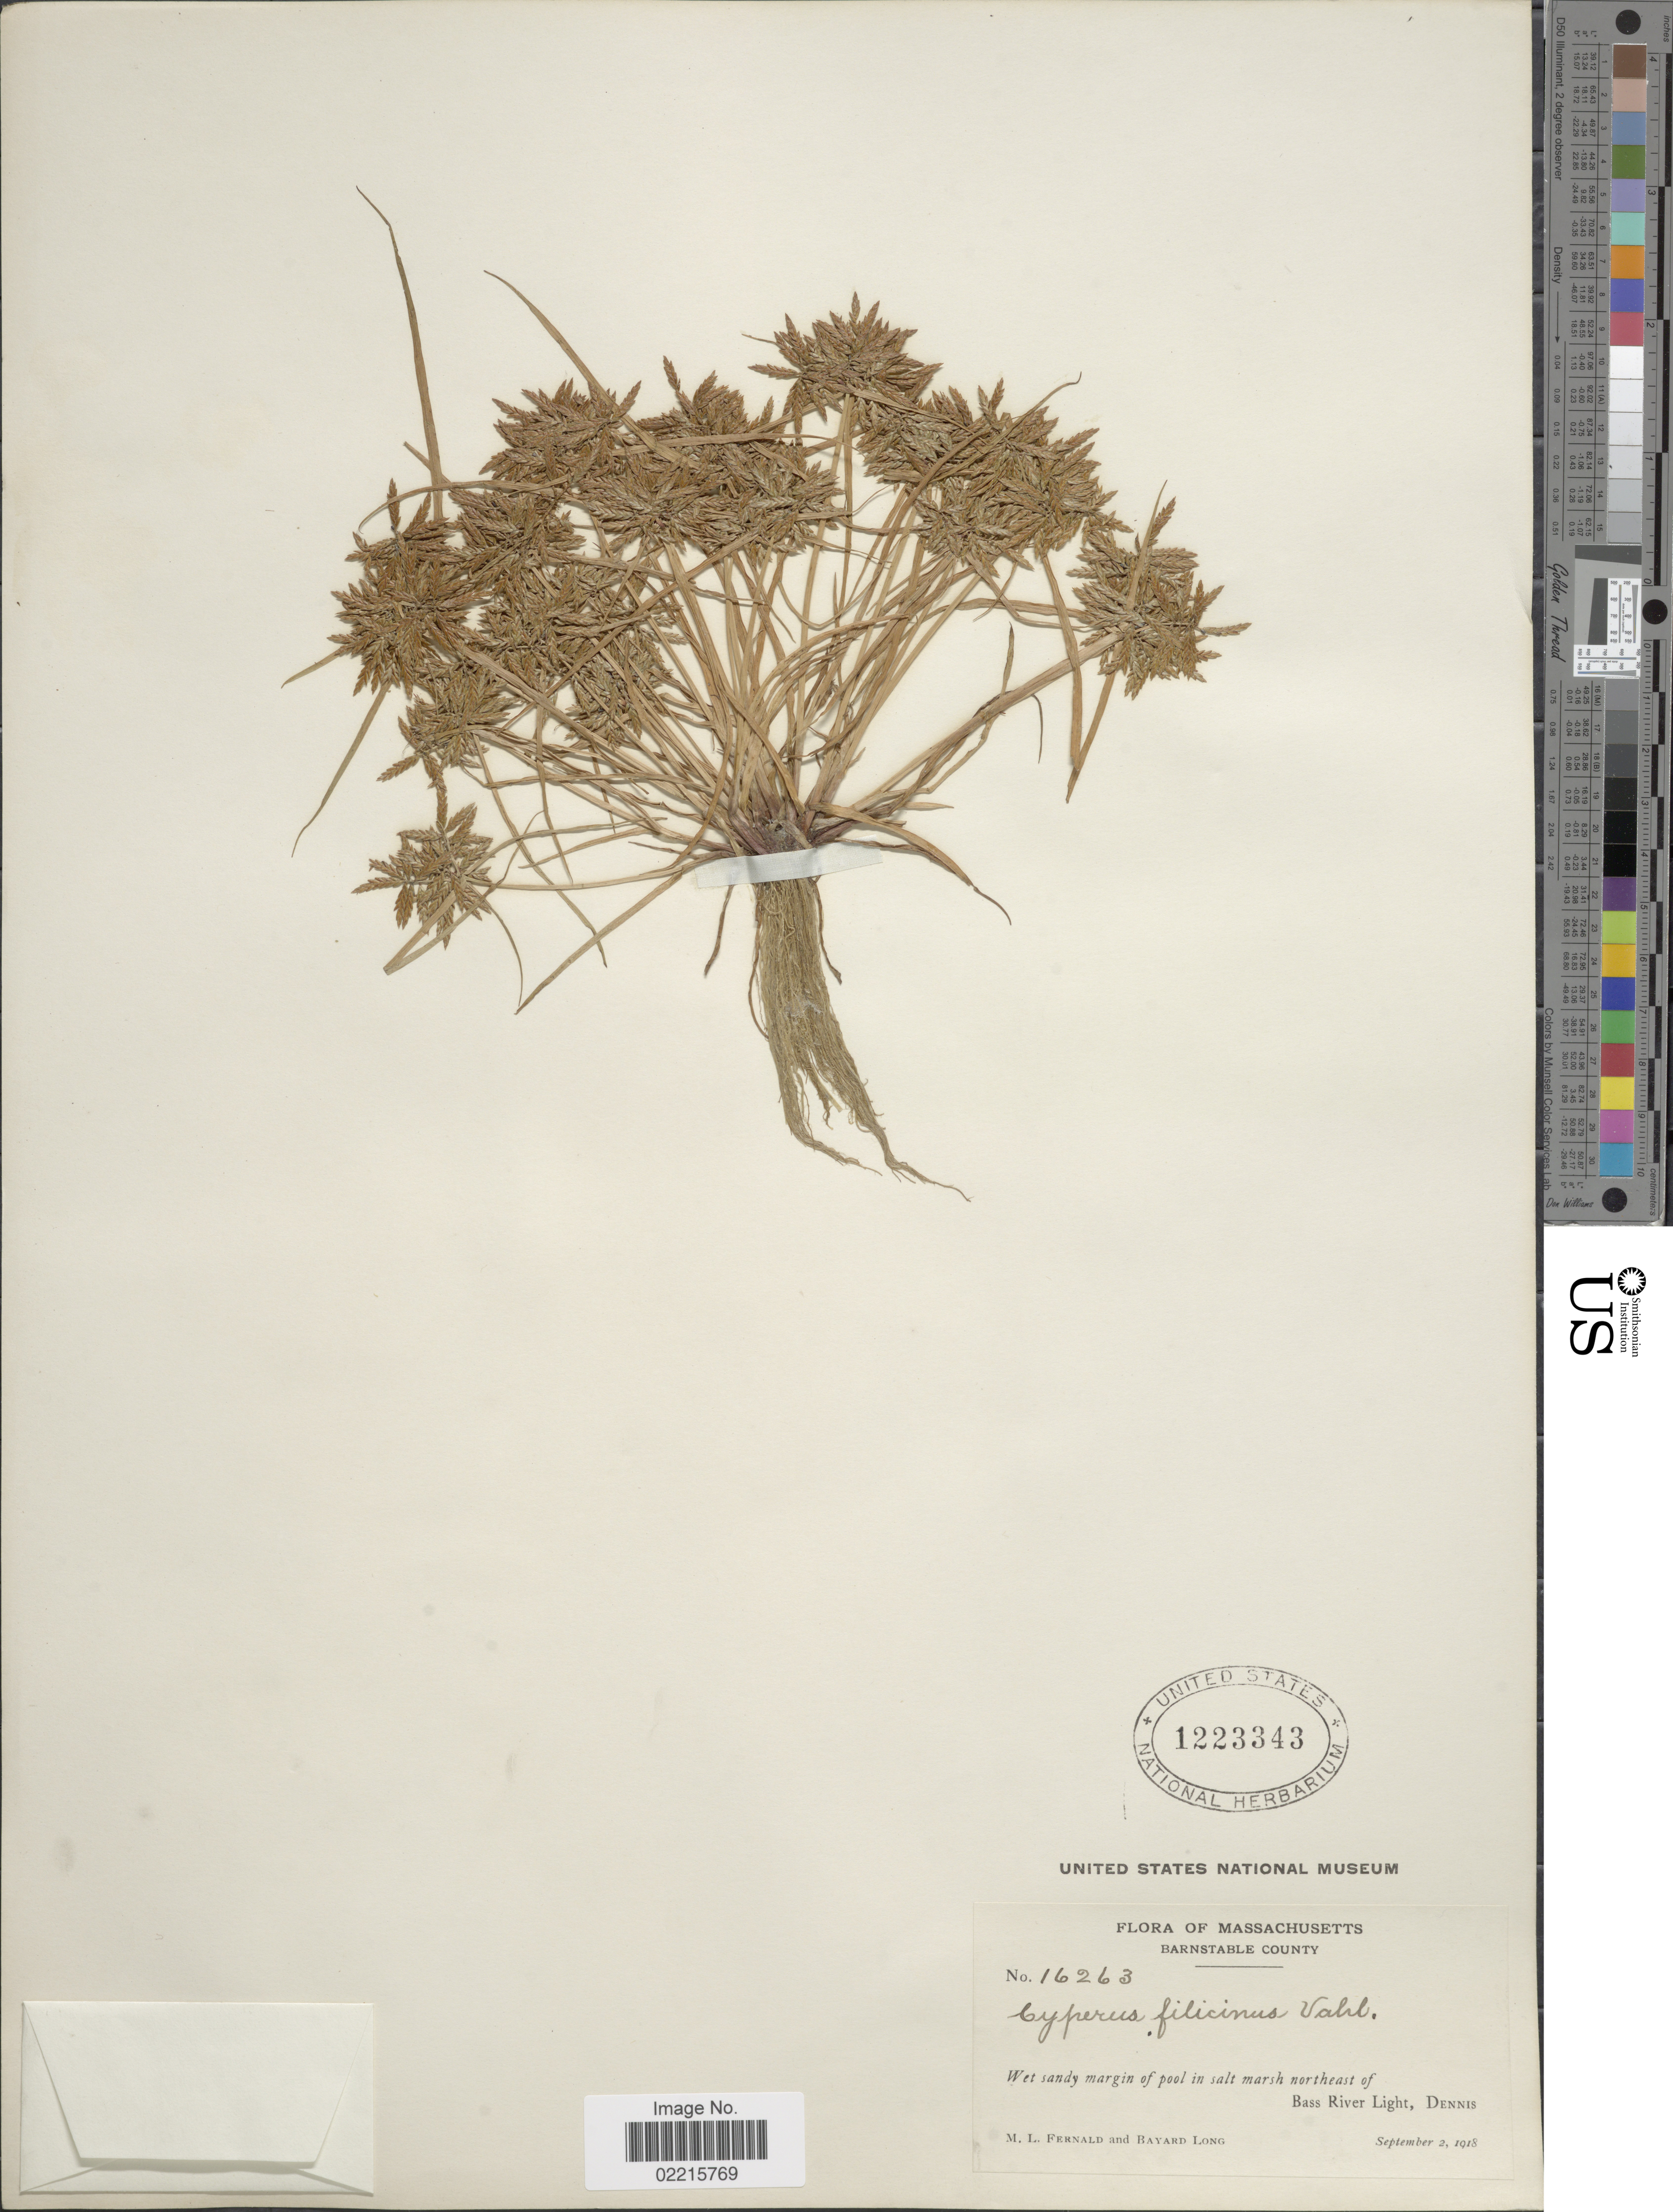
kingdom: Plantae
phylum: Tracheophyta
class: Liliopsida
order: Poales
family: Cyperaceae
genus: Cyperus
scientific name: Cyperus filicinus Vahl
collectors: M. L. Fernald & B. Long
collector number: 16263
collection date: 1918-09-02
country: United States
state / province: Massachusetts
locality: Margin of pool in salt marsh northeast of Bass River Light, Dennis, Barnstable County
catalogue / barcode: US 1223343